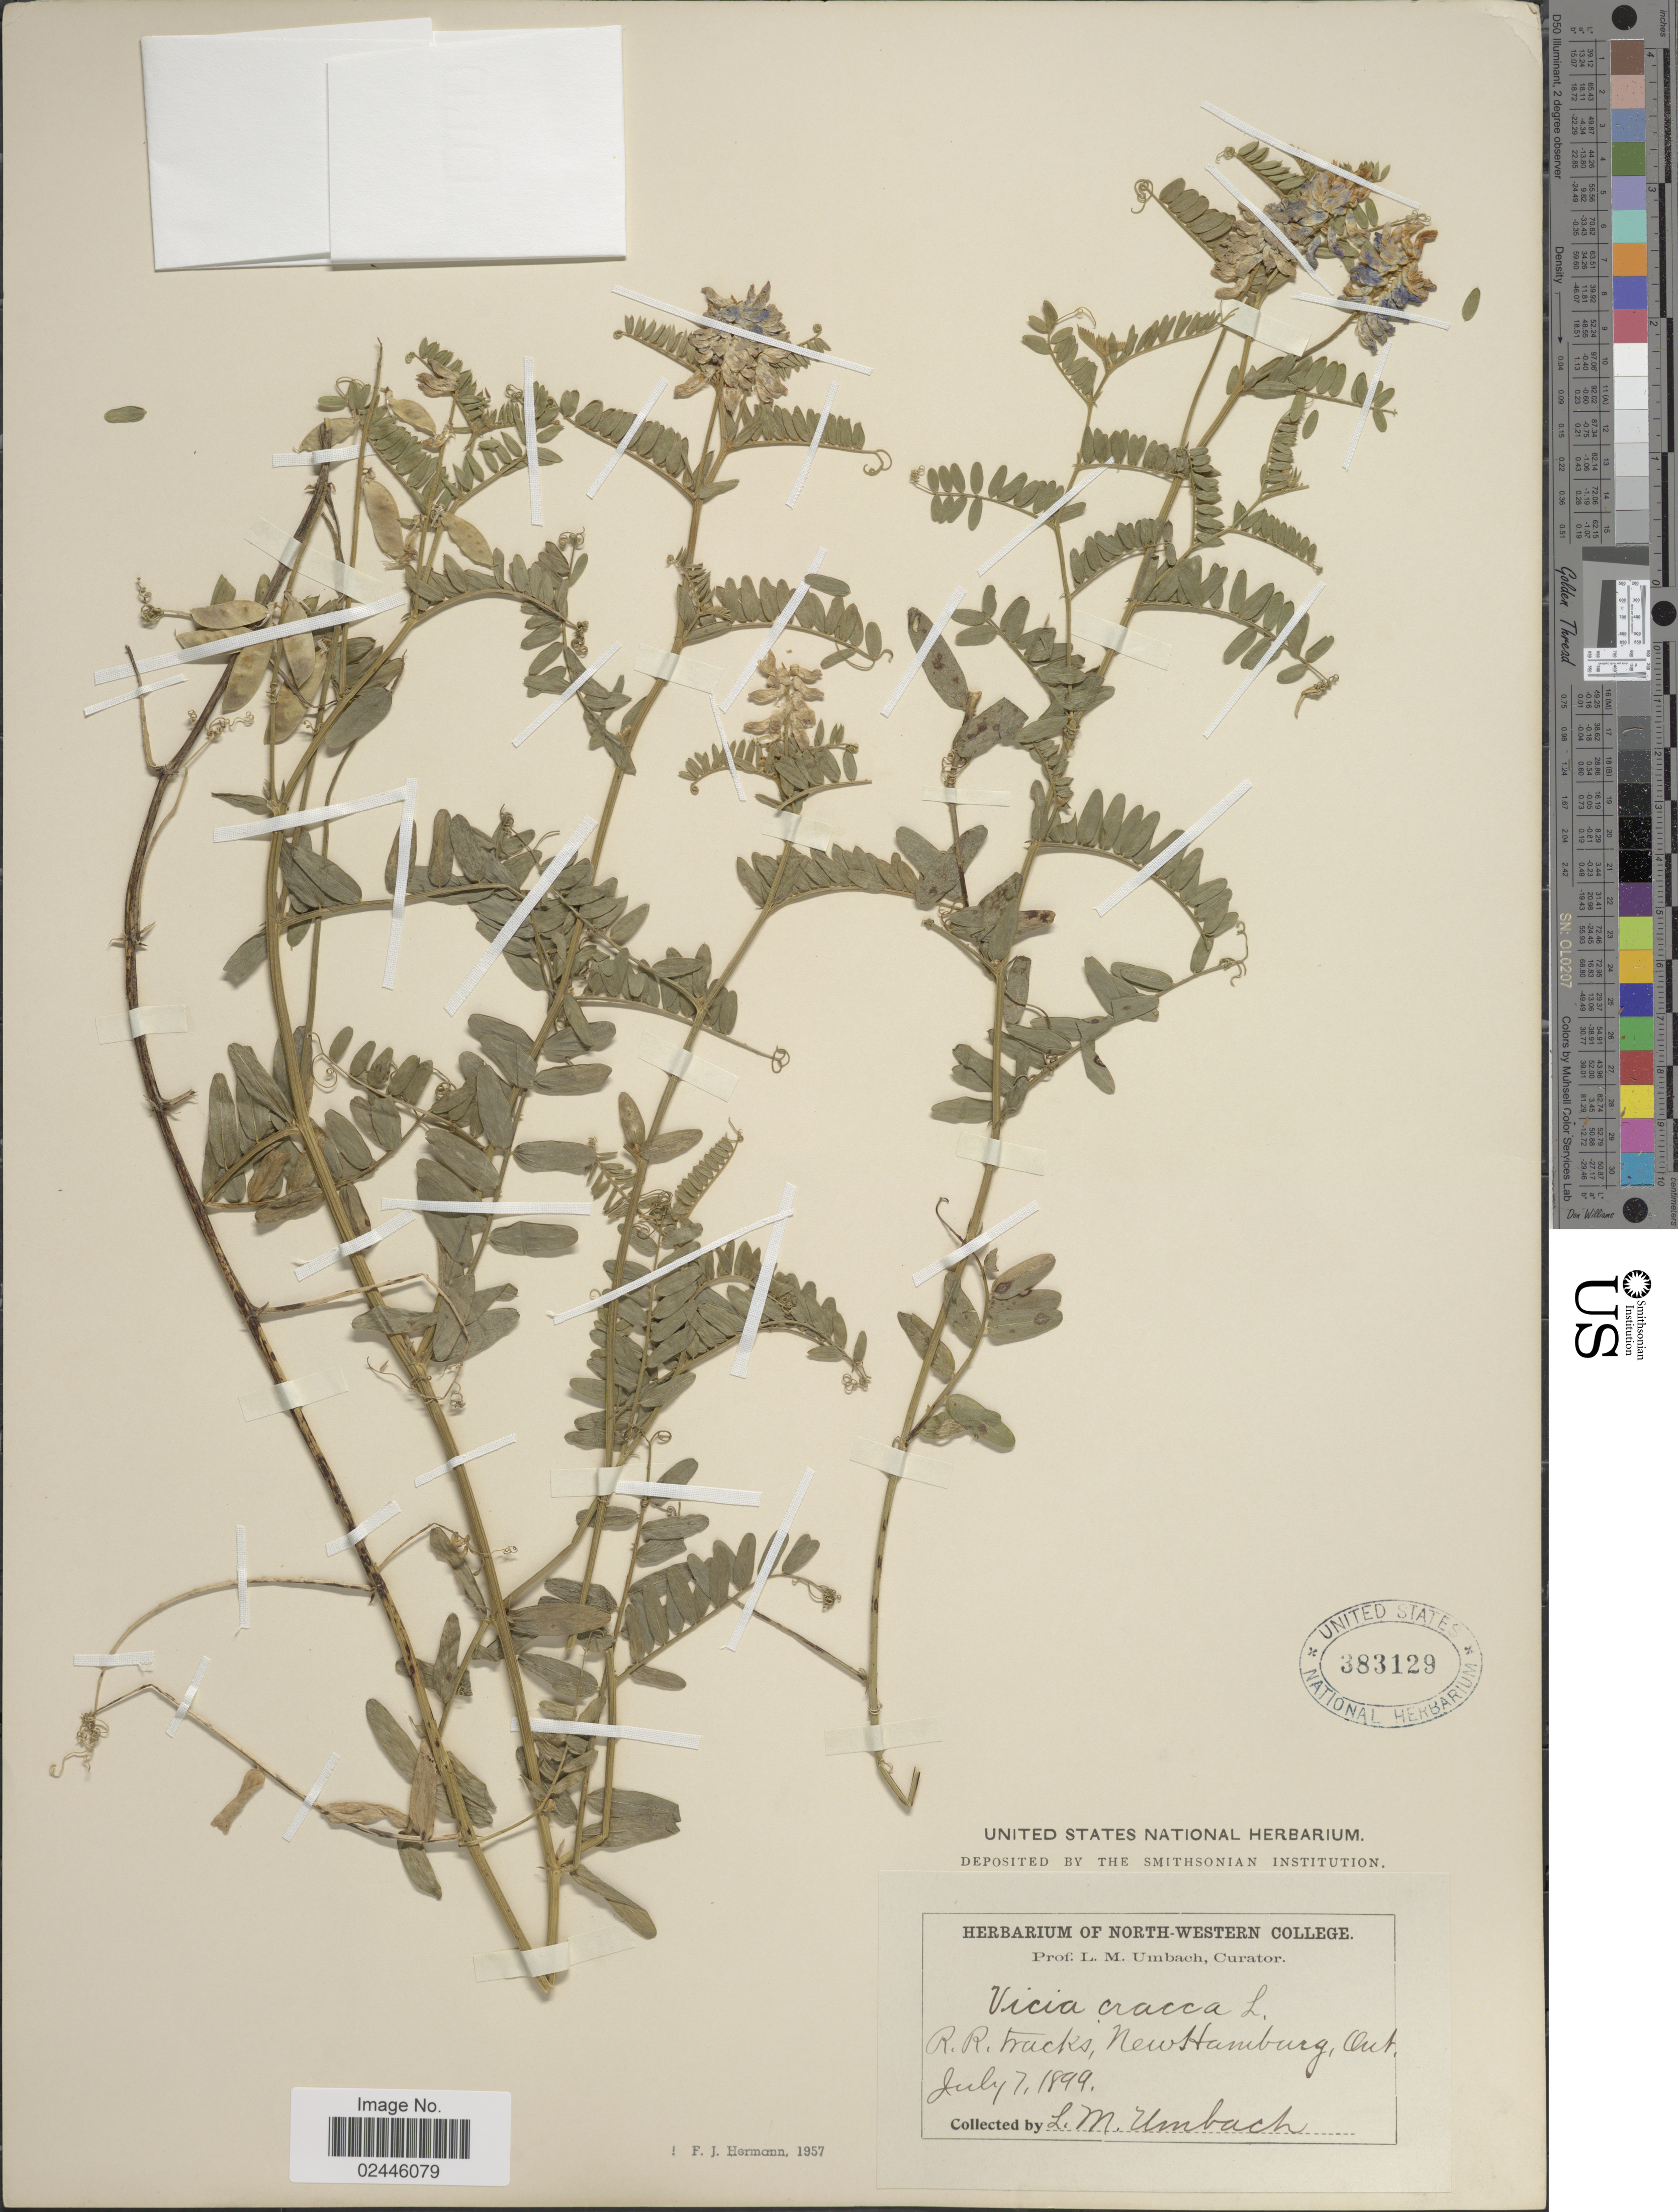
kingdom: Plantae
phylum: Tracheophyta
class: Magnoliopsida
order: Fabales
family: Fabaceae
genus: Vicia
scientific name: Vicia cracca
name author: L.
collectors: L. M. Umbach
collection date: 1899-07-07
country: Canada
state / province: Ontario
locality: R.R. tracks, New Hamburg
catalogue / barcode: US 383129